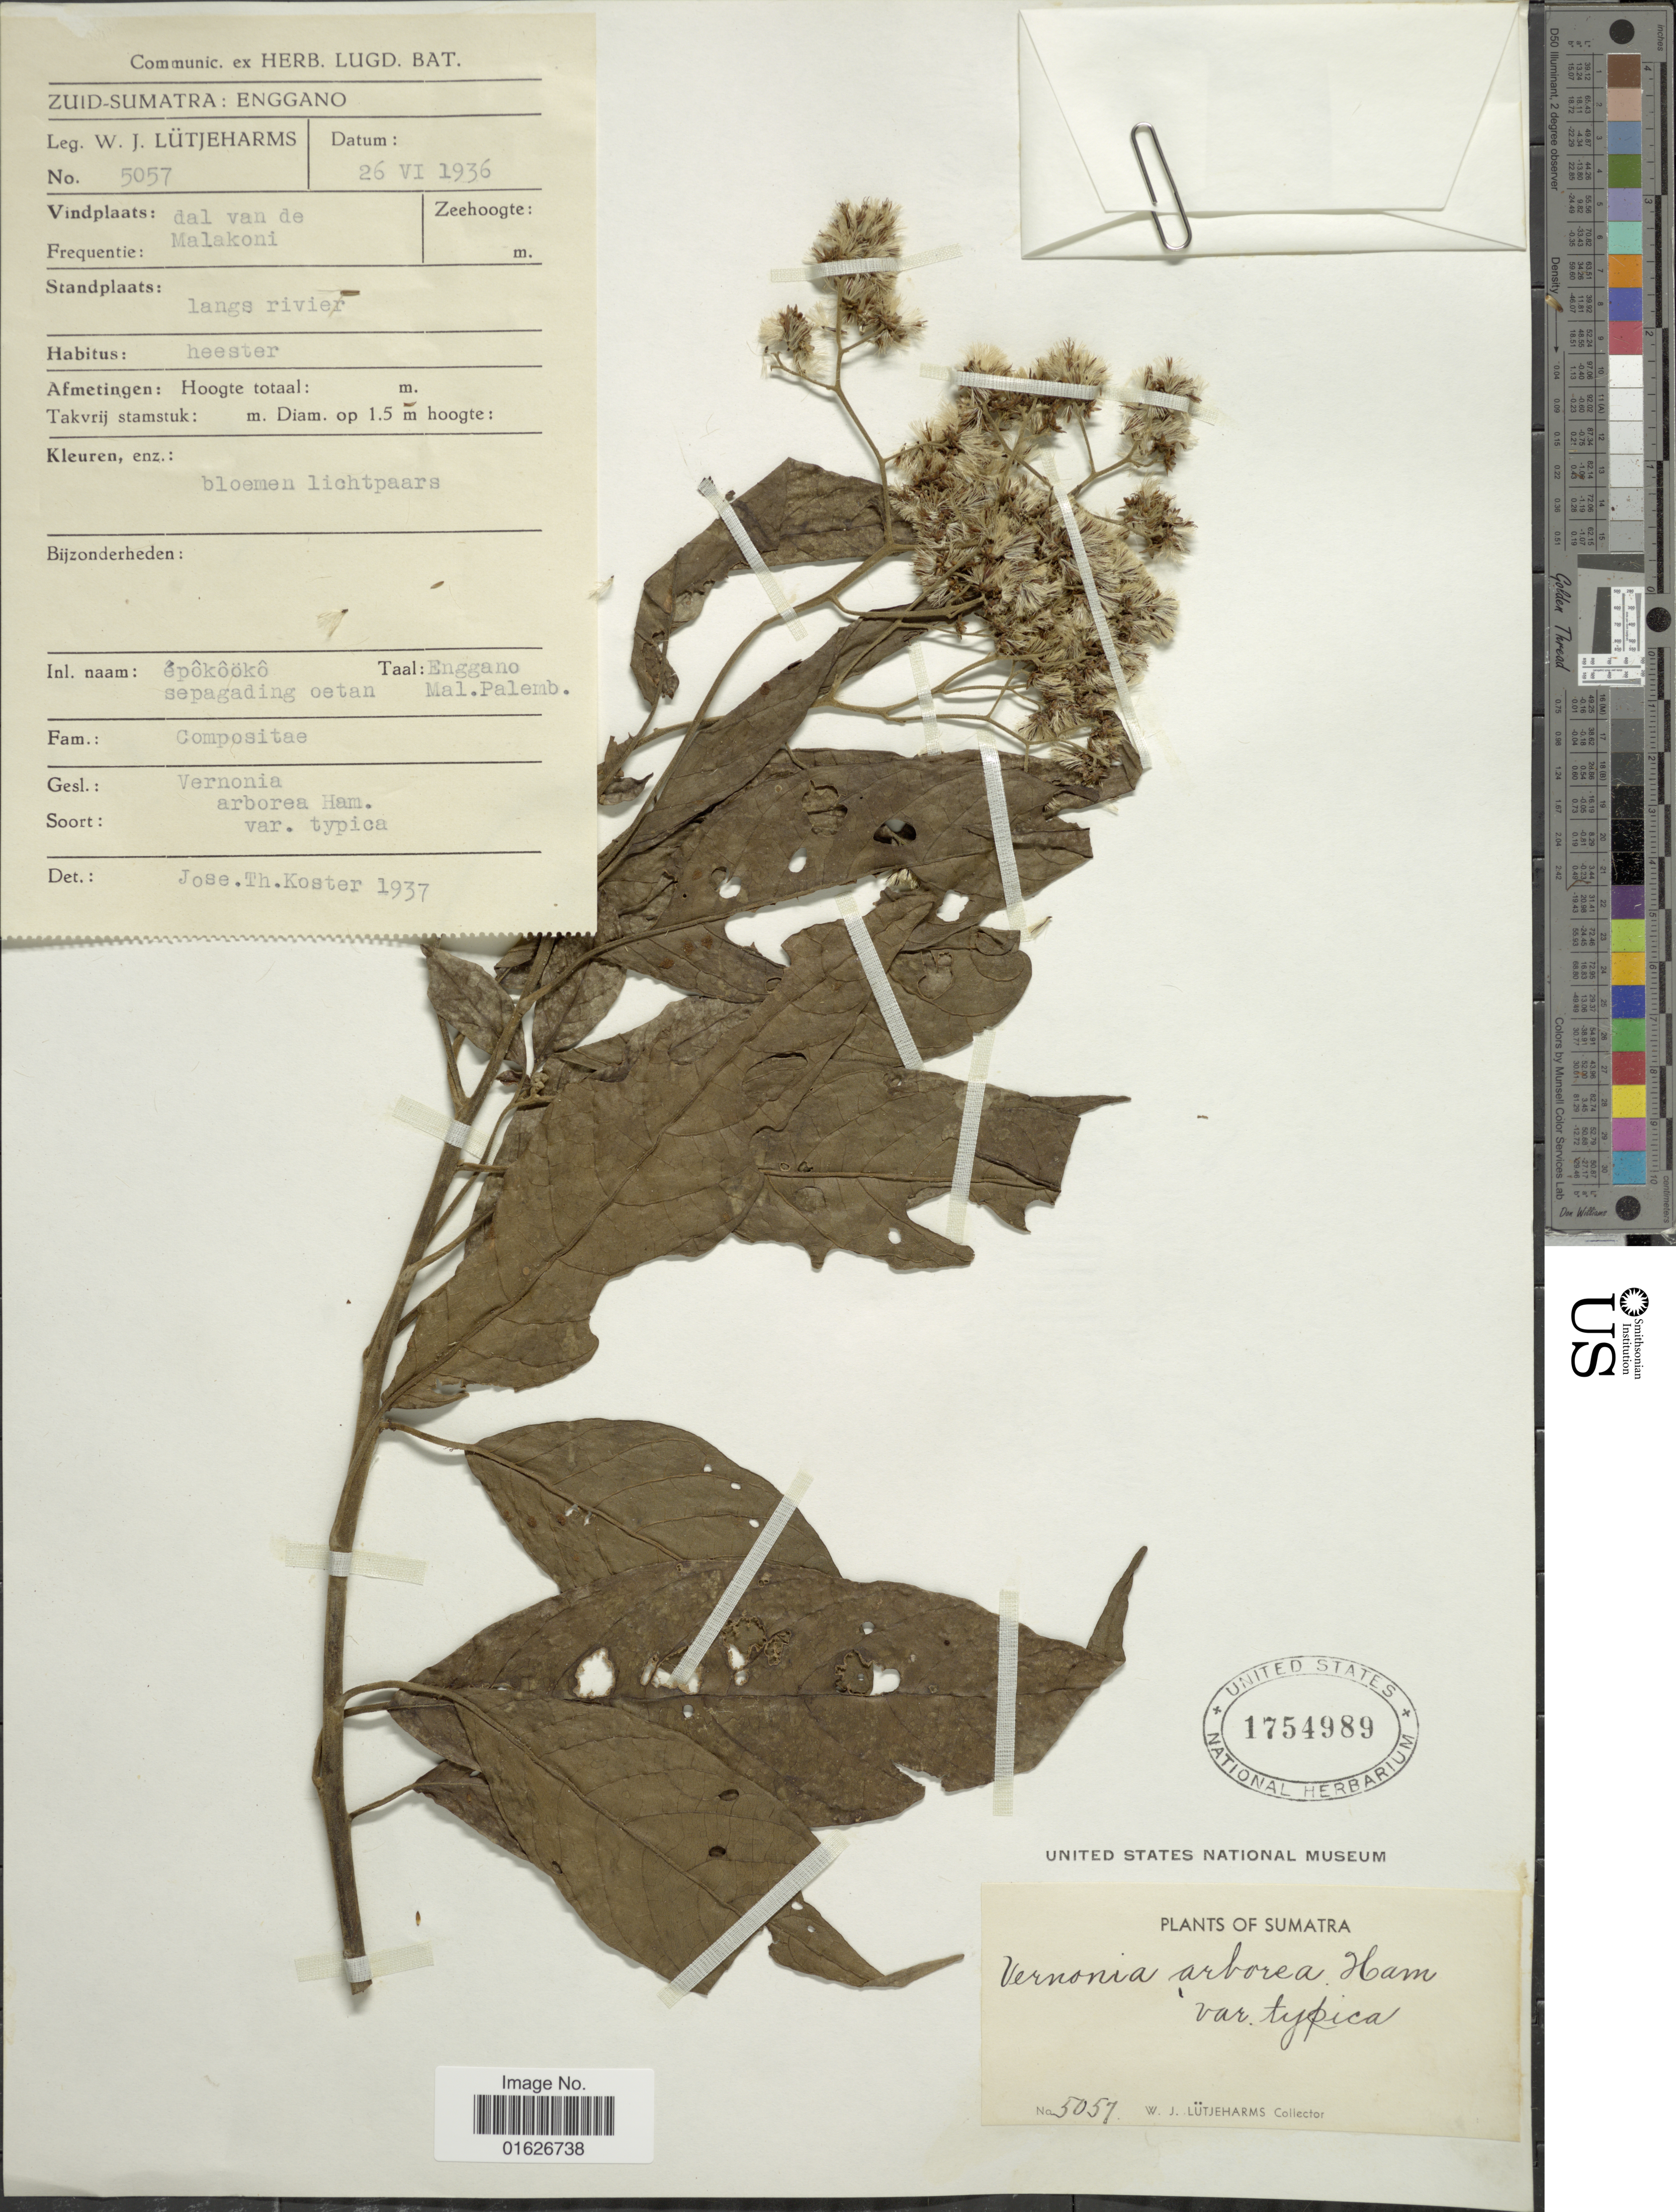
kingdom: Plantae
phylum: Tracheophyta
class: Magnoliopsida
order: Asterales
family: Asteraceae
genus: Strobocalyx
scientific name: Strobocalyx arborea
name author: (Buch.-Ham.) Sch. Bip.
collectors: W. Lütjeharms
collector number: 5057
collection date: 1936-06-26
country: Indonesia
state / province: Sumatra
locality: Zuid - Sumatra: Enggano, dal van de Malakoni, langs rivier.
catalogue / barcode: US 1757989